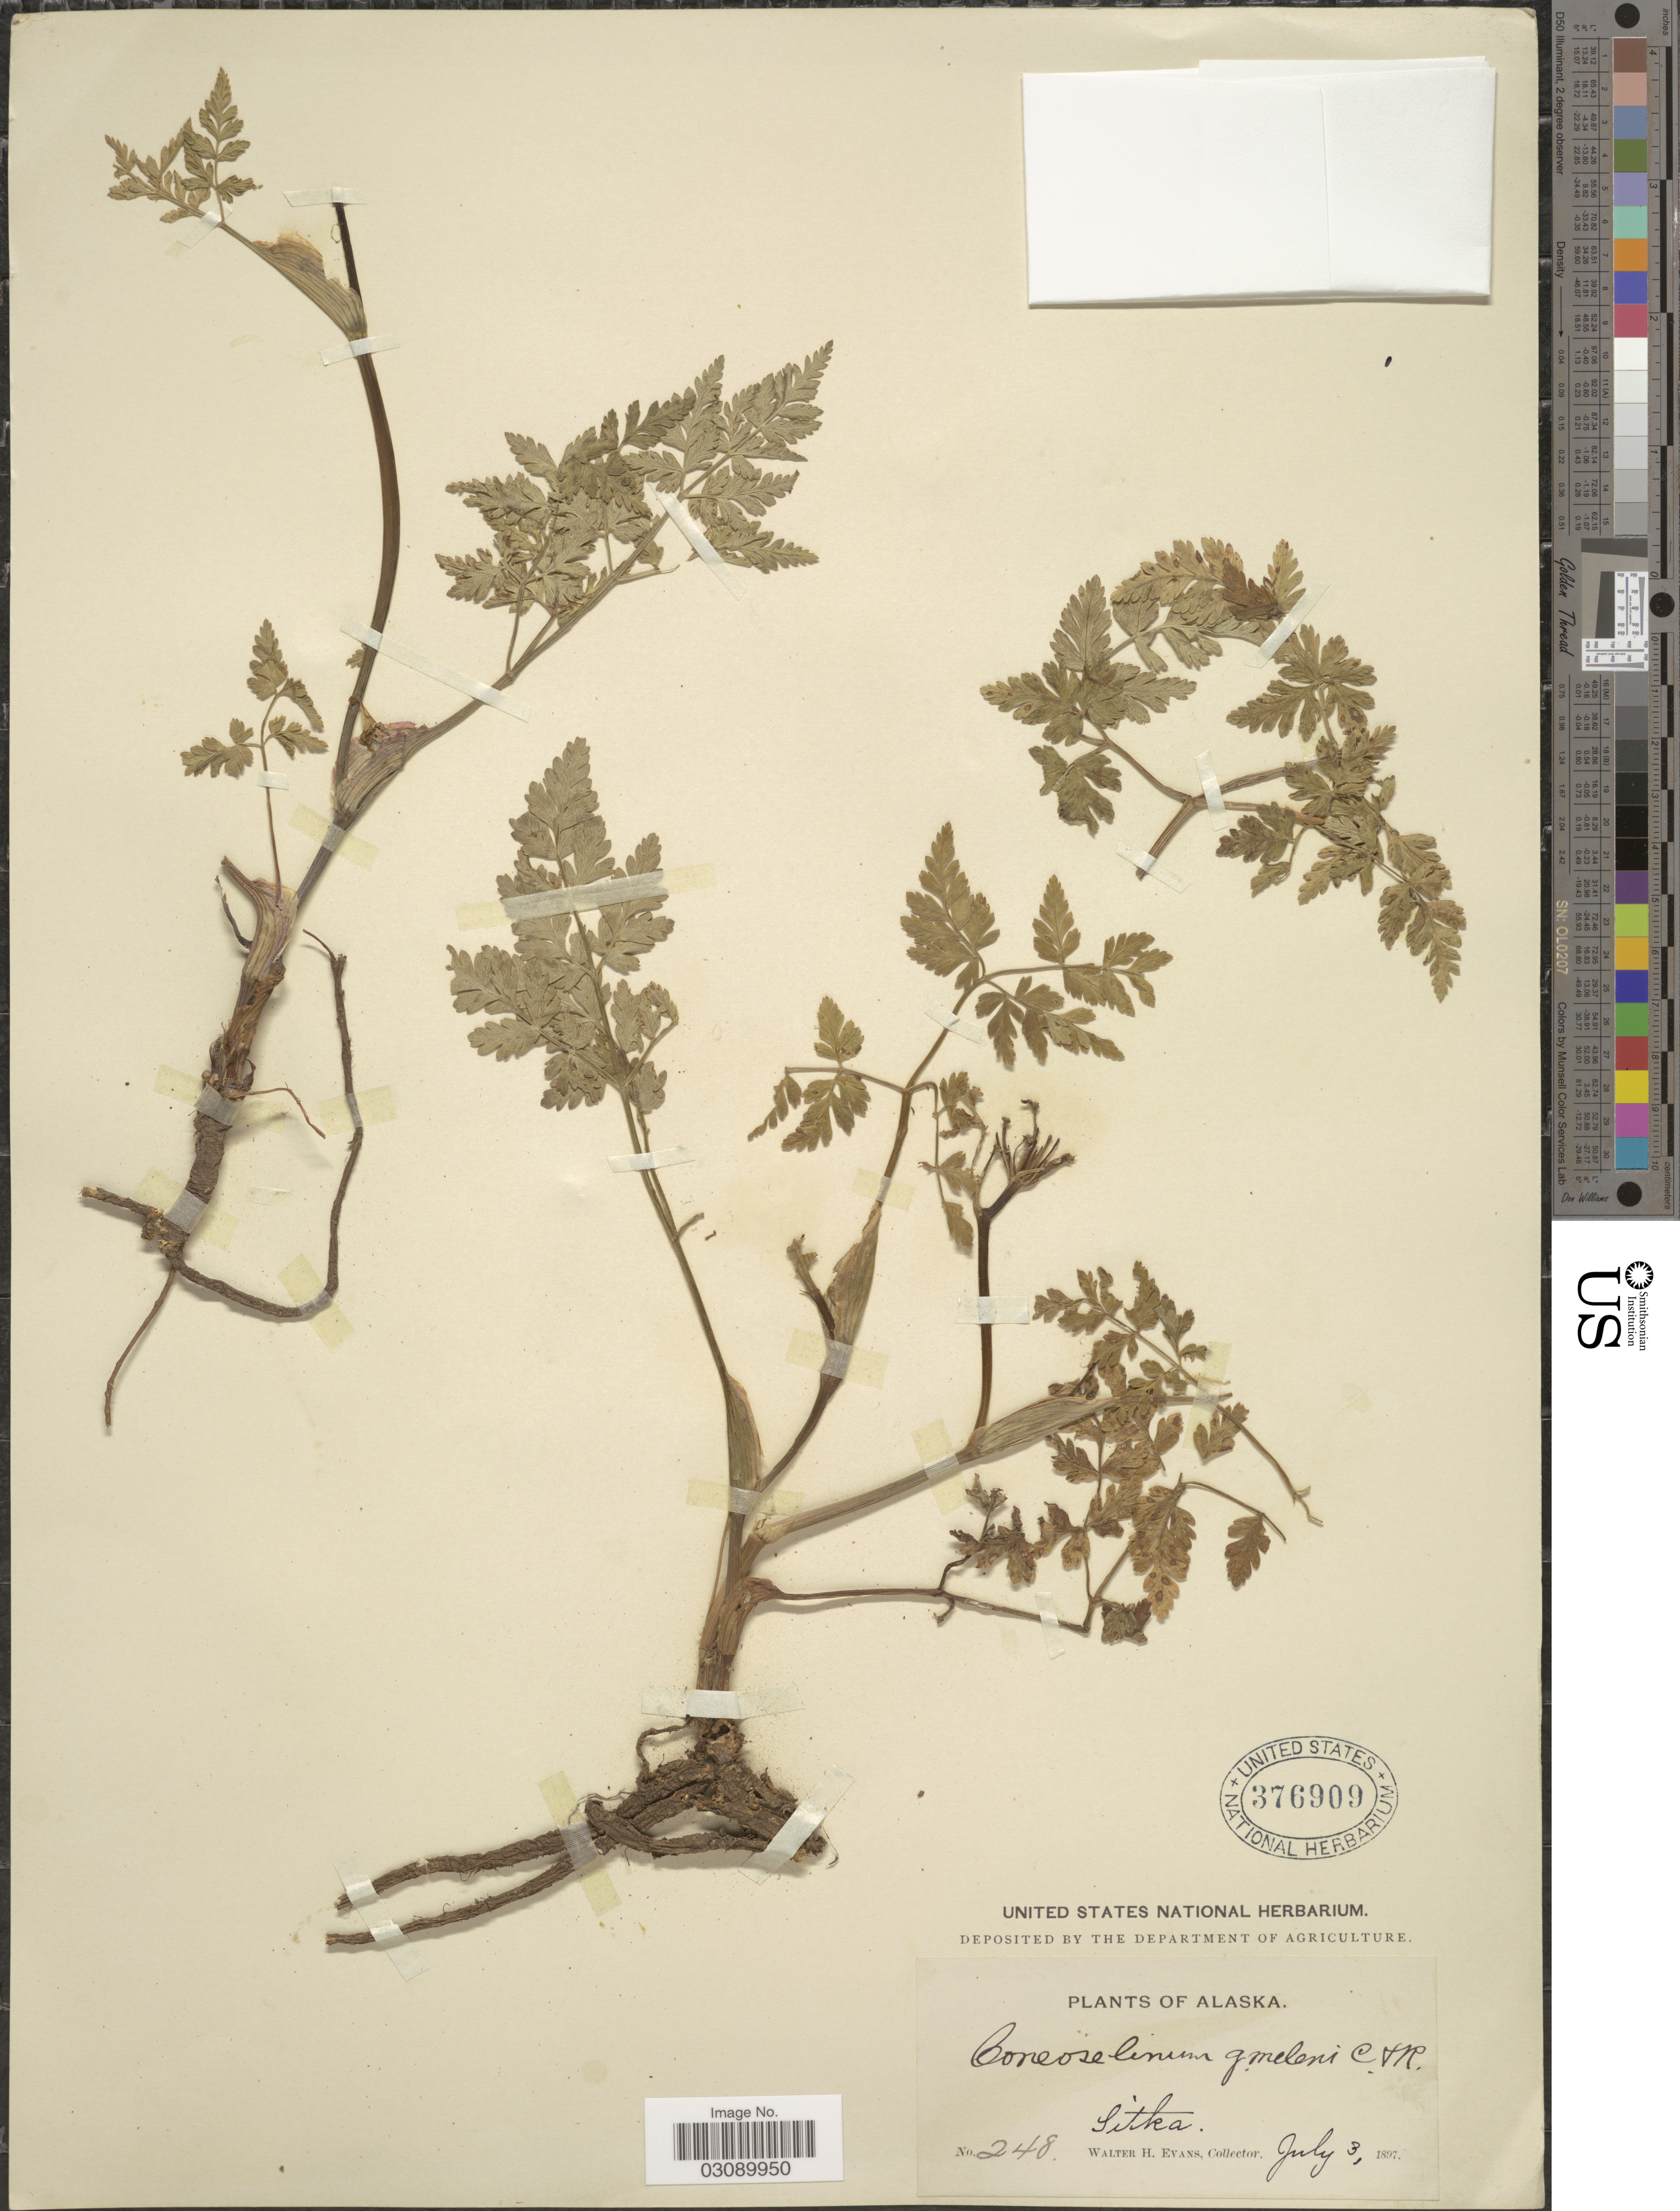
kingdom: Plantae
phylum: Tracheophyta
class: Magnoliopsida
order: Apiales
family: Apiaceae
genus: Conioselinum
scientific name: Conioselinum sp.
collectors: W. H. Evans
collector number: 248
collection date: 1897-07-03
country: United States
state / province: Alaska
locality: Sitka.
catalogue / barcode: US 376909